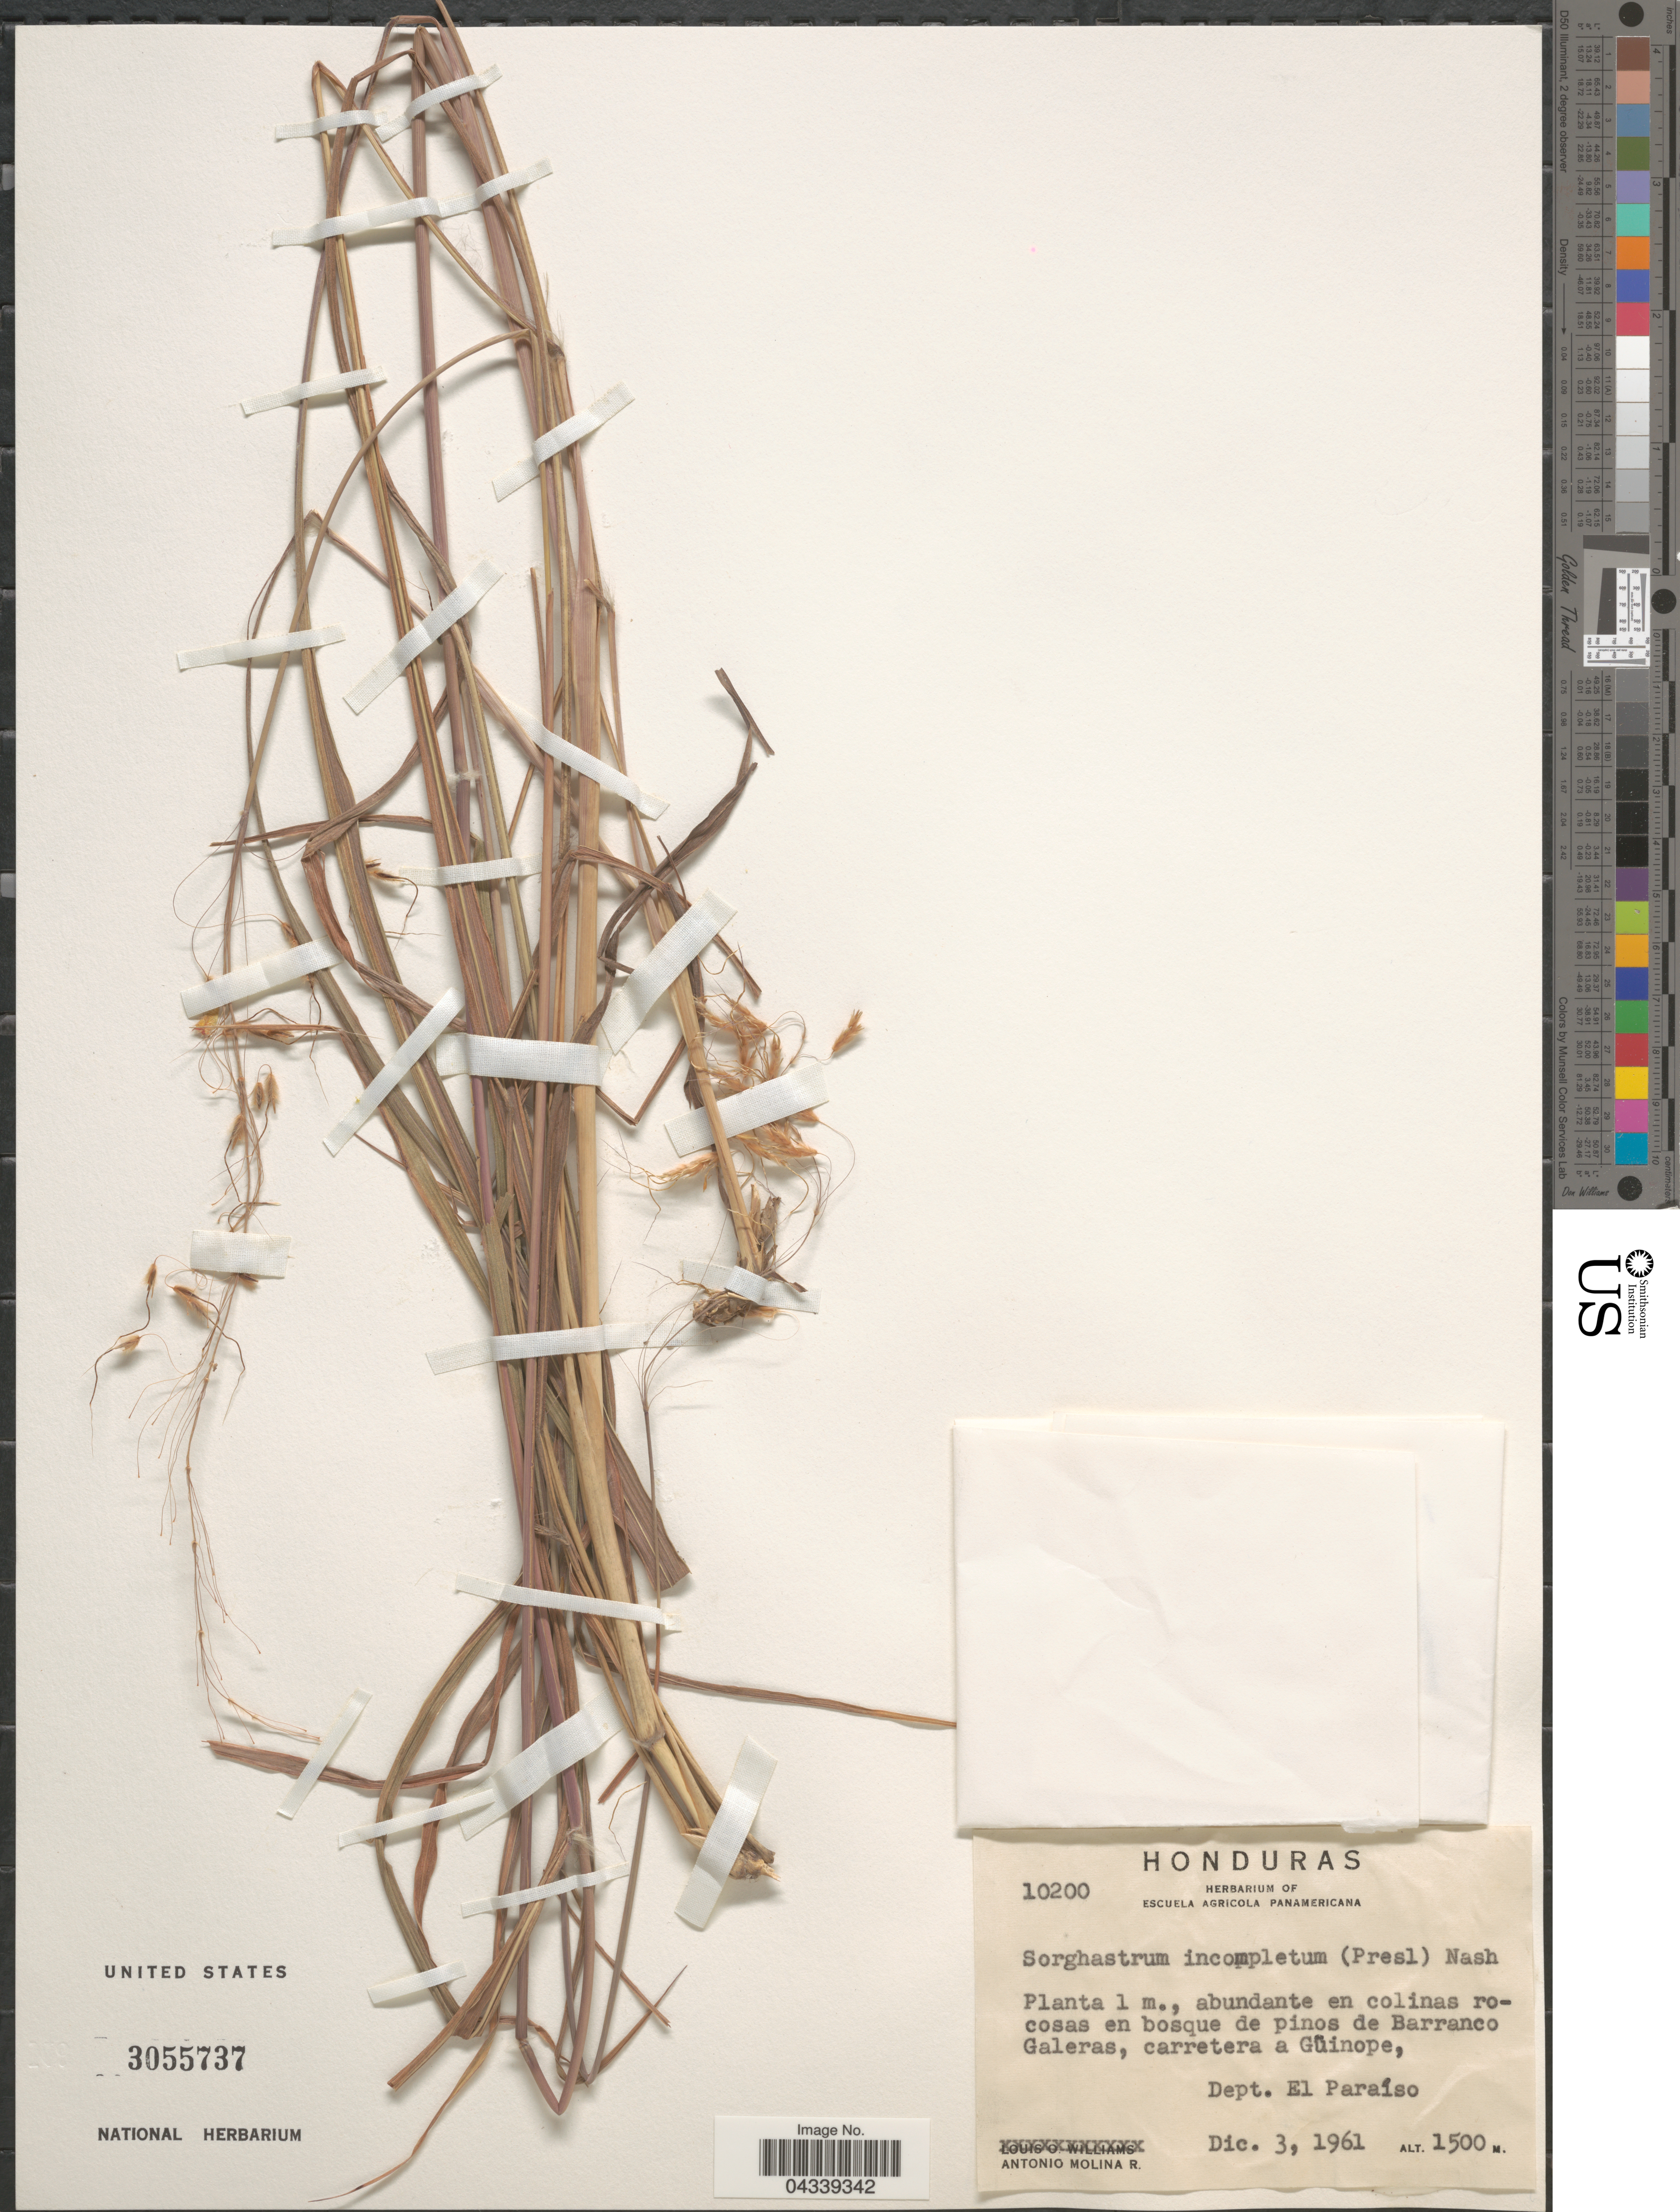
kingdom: Plantae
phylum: Tracheophyta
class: Liliopsida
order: Poales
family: Poaceae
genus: Sorghastrum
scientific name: Sorghastrum incompletum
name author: (J. Presl) Nash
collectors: A. Molina R.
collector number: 10200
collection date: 1961-12-03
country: Honduras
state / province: El Paraiso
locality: Abundante en colinas rocosas en bosque de pinos de Barranco Galeras, carretera a Güinope, Dept. El Paraíso.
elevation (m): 1500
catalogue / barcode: US 3055737